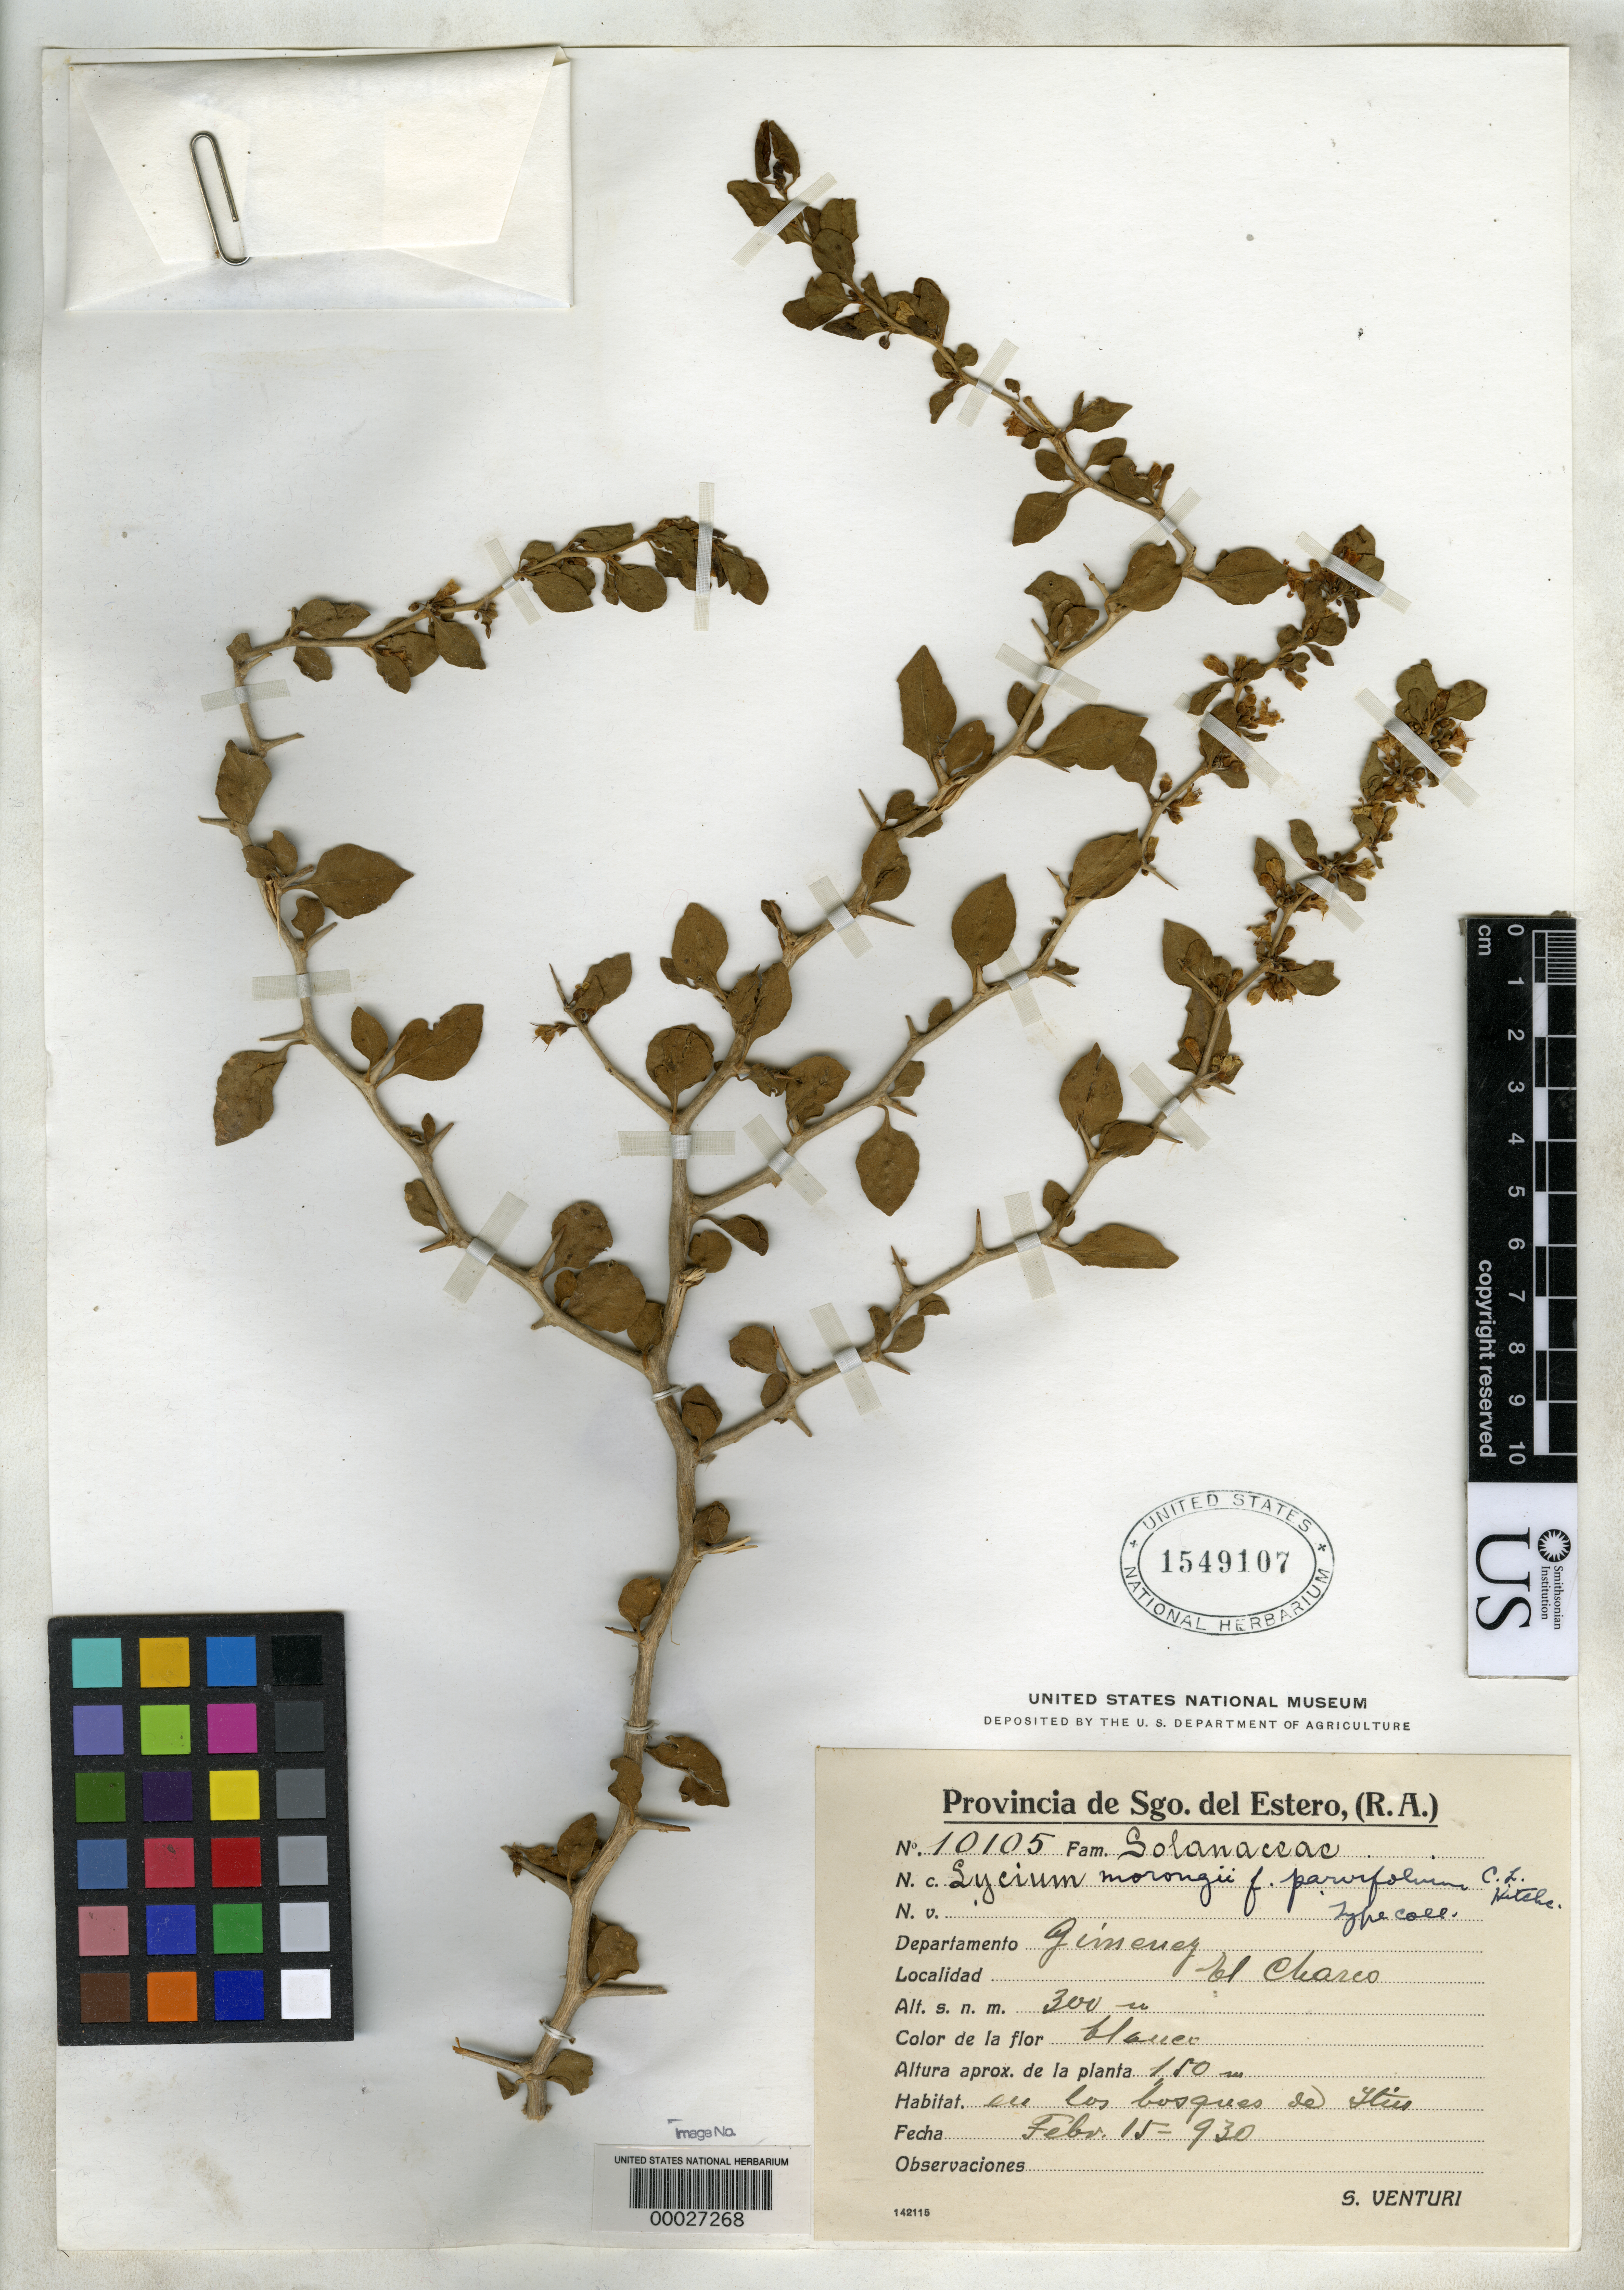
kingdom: Plantae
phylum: Tracheophyta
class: Magnoliopsida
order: Solanales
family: Solanaceae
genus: Lycium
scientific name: Lycium morongii f. parvifolium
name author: C.L. Hitchc.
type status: Isotype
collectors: S. Venturi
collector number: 10105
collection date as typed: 15 Feb 1930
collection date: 1930-02-15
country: Argentina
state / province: Santiago del Estero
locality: Charco.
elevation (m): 300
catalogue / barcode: US 1549107